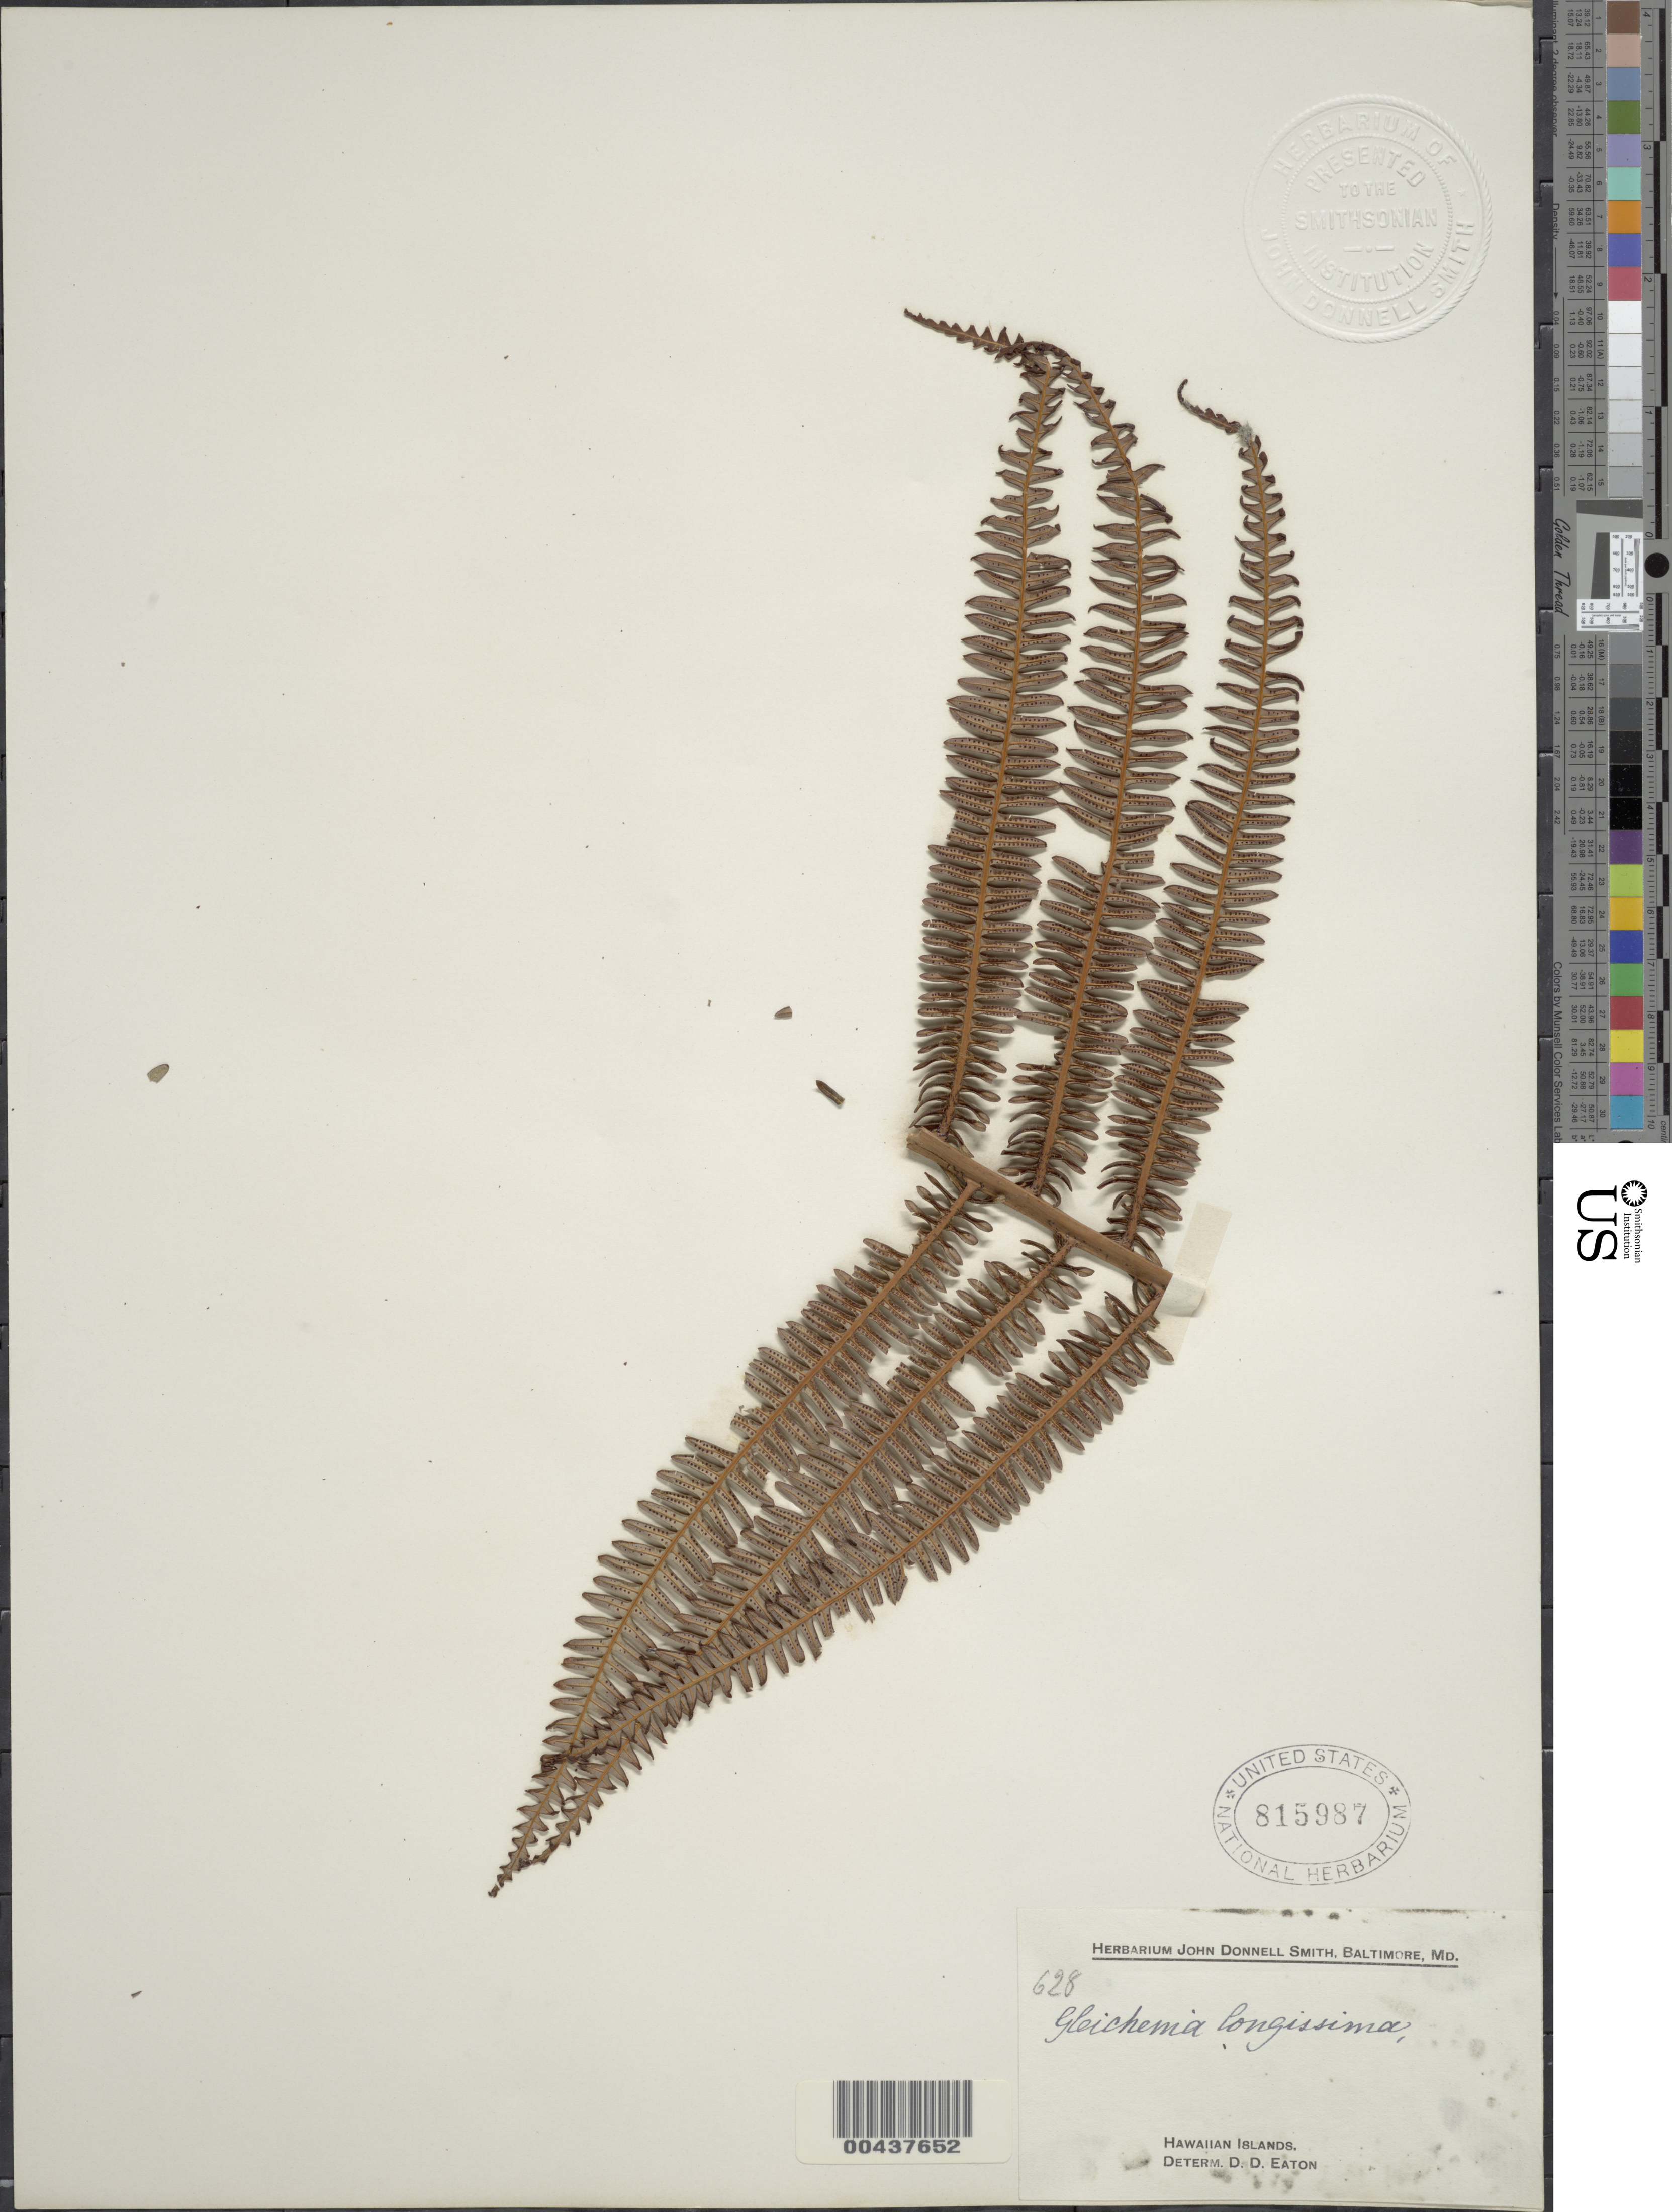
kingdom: Plantae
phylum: Tracheophyta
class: Polypodiopsida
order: Gleicheniales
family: Gleicheniaceae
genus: Diplopterygium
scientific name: Diplopterygium glaucum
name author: (Thunb. ex Houtt.) Nakai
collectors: J. Donnell Smith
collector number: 628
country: United States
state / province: Hawaii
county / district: Hawaii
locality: Hawaiian Islands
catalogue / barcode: US 815987